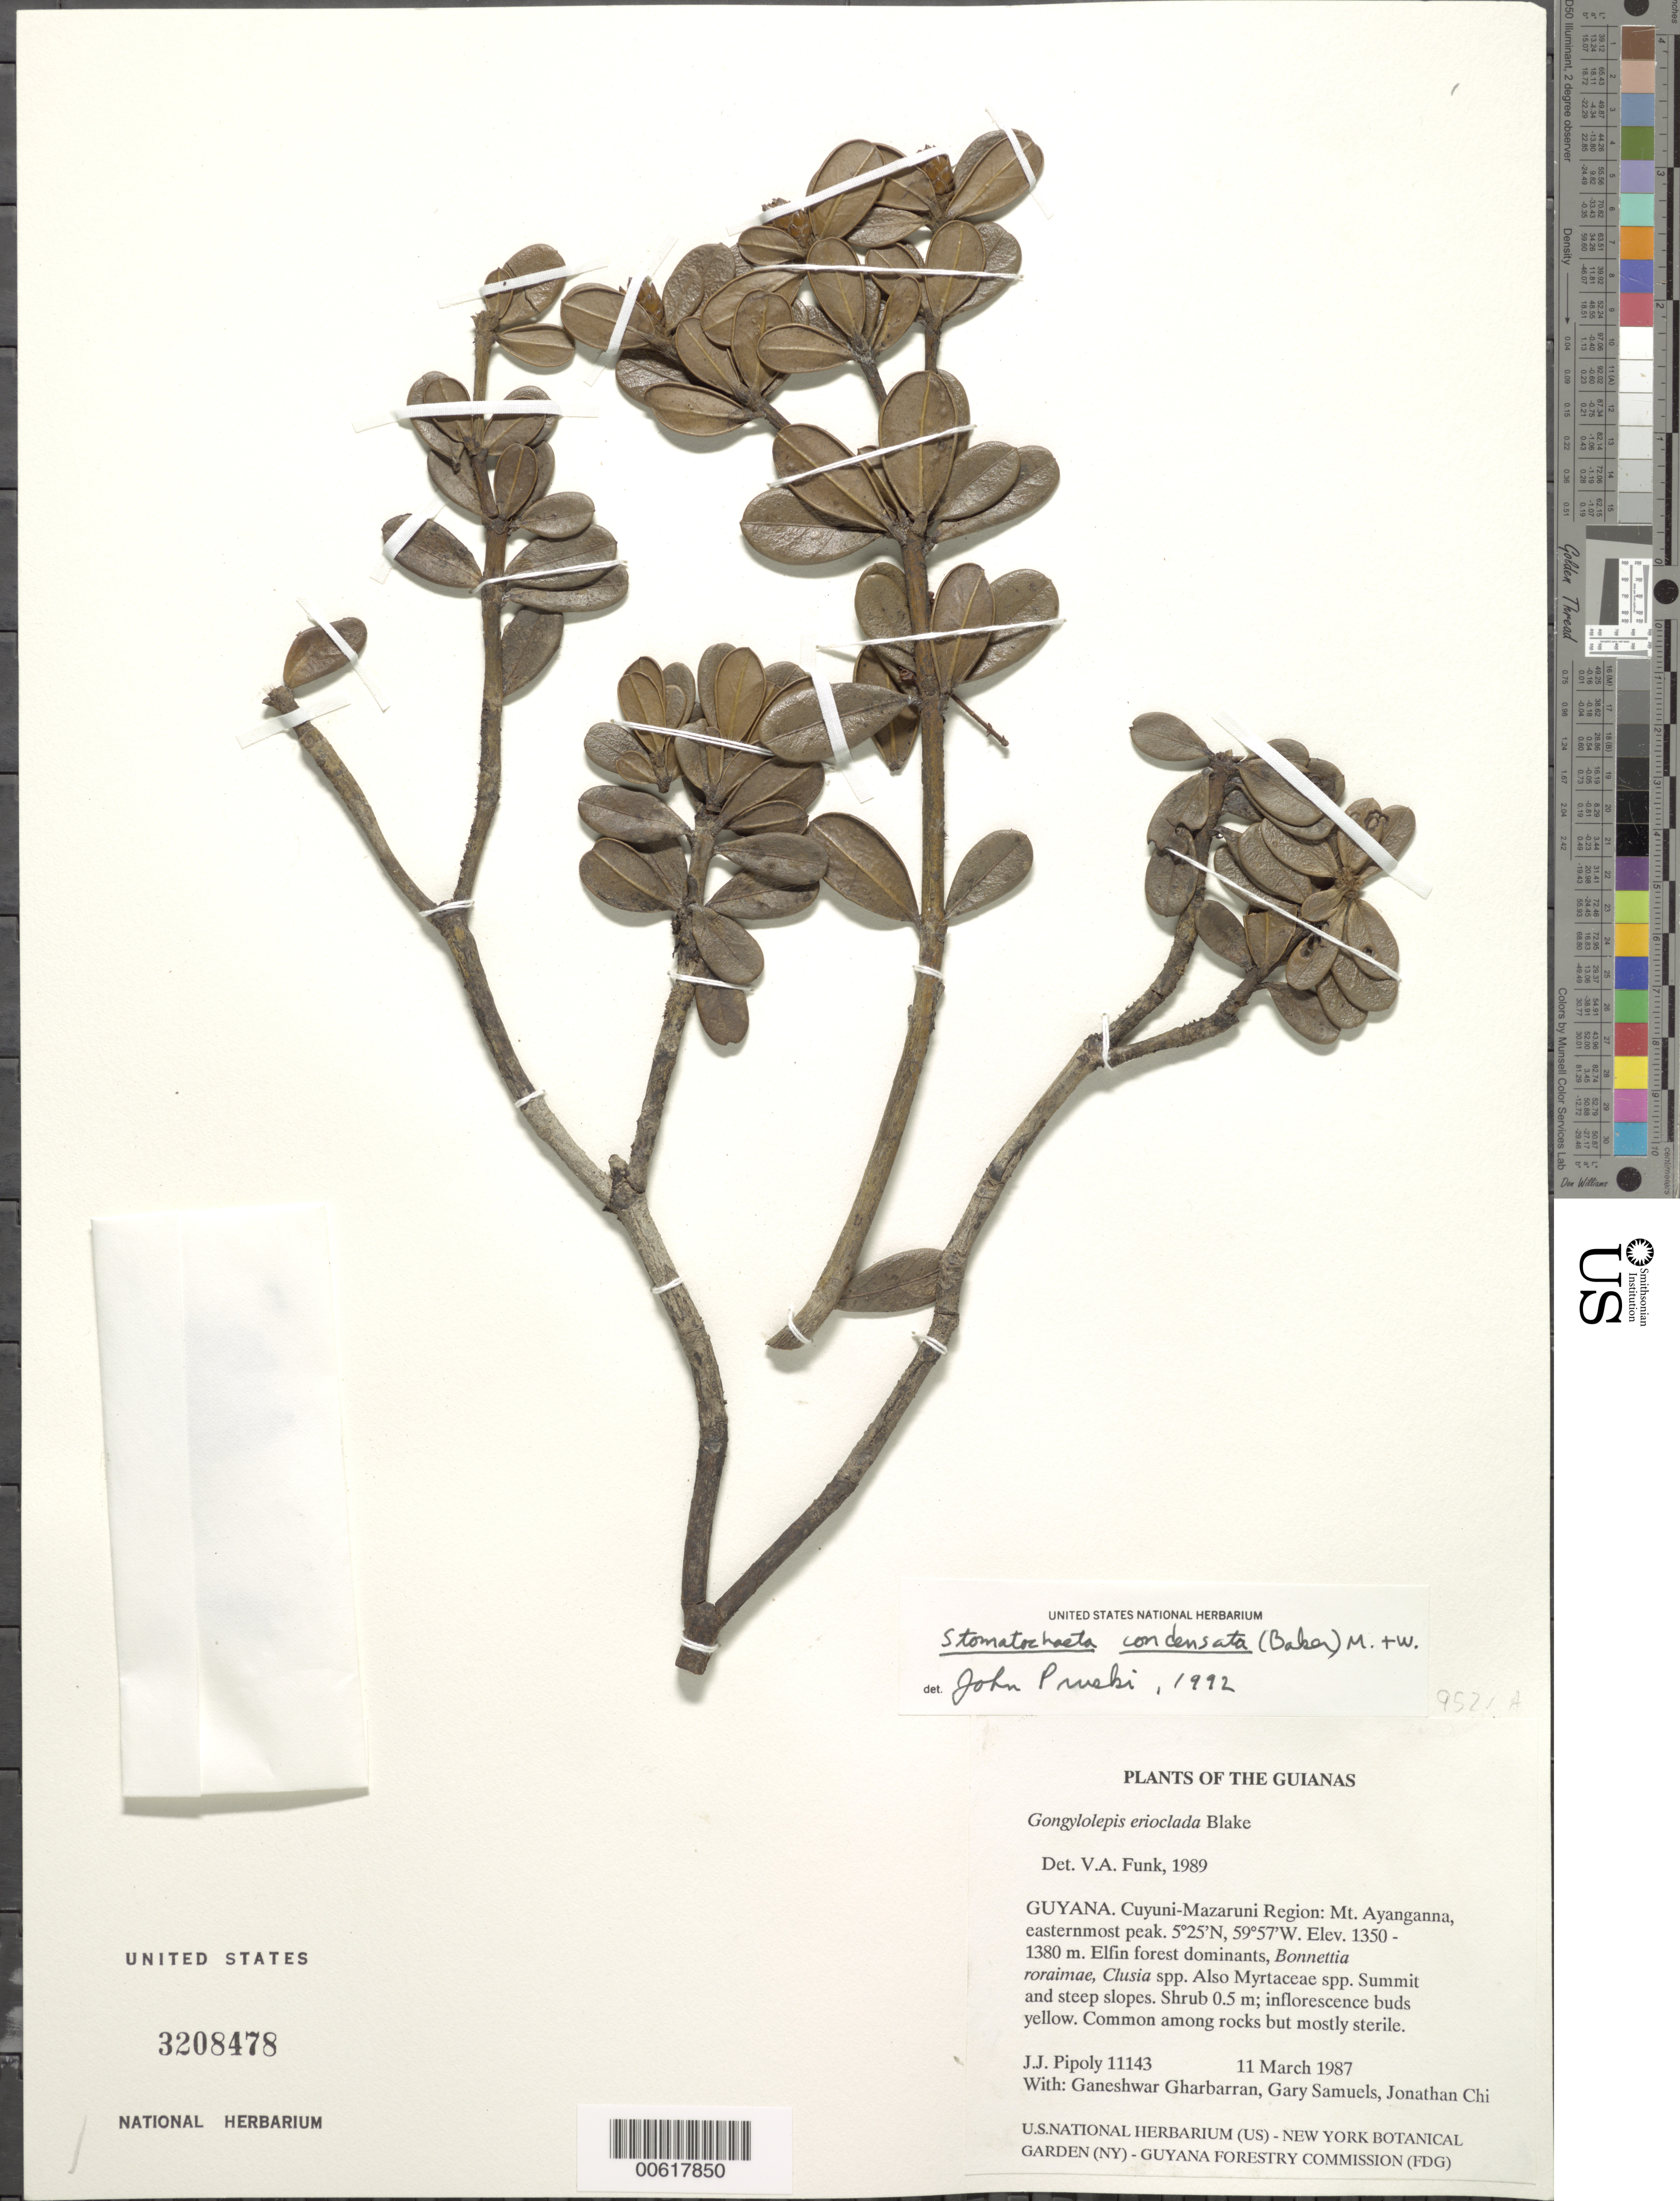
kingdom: Plantae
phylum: Tracheophyta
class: Magnoliopsida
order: Asterales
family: Asteraceae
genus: Stomatochaeta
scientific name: Stomatochaeta condensata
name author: (Baker) Maguire & Wurdack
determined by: Pruski, J. F.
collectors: J. J. Pipoly, G. Gharbarran, G. Samuels & J. Chin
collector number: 11143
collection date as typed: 11 March 1987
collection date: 1987-03-11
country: Guyana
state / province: Cuyuni-Mazaruni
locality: Mt. Ayanganna, easternmost peak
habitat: Summit and steep slopes. Elfin forest dominated by Bonnetia roraimae, Clusia spp., various Myrtaceae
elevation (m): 1350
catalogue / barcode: US 3208478